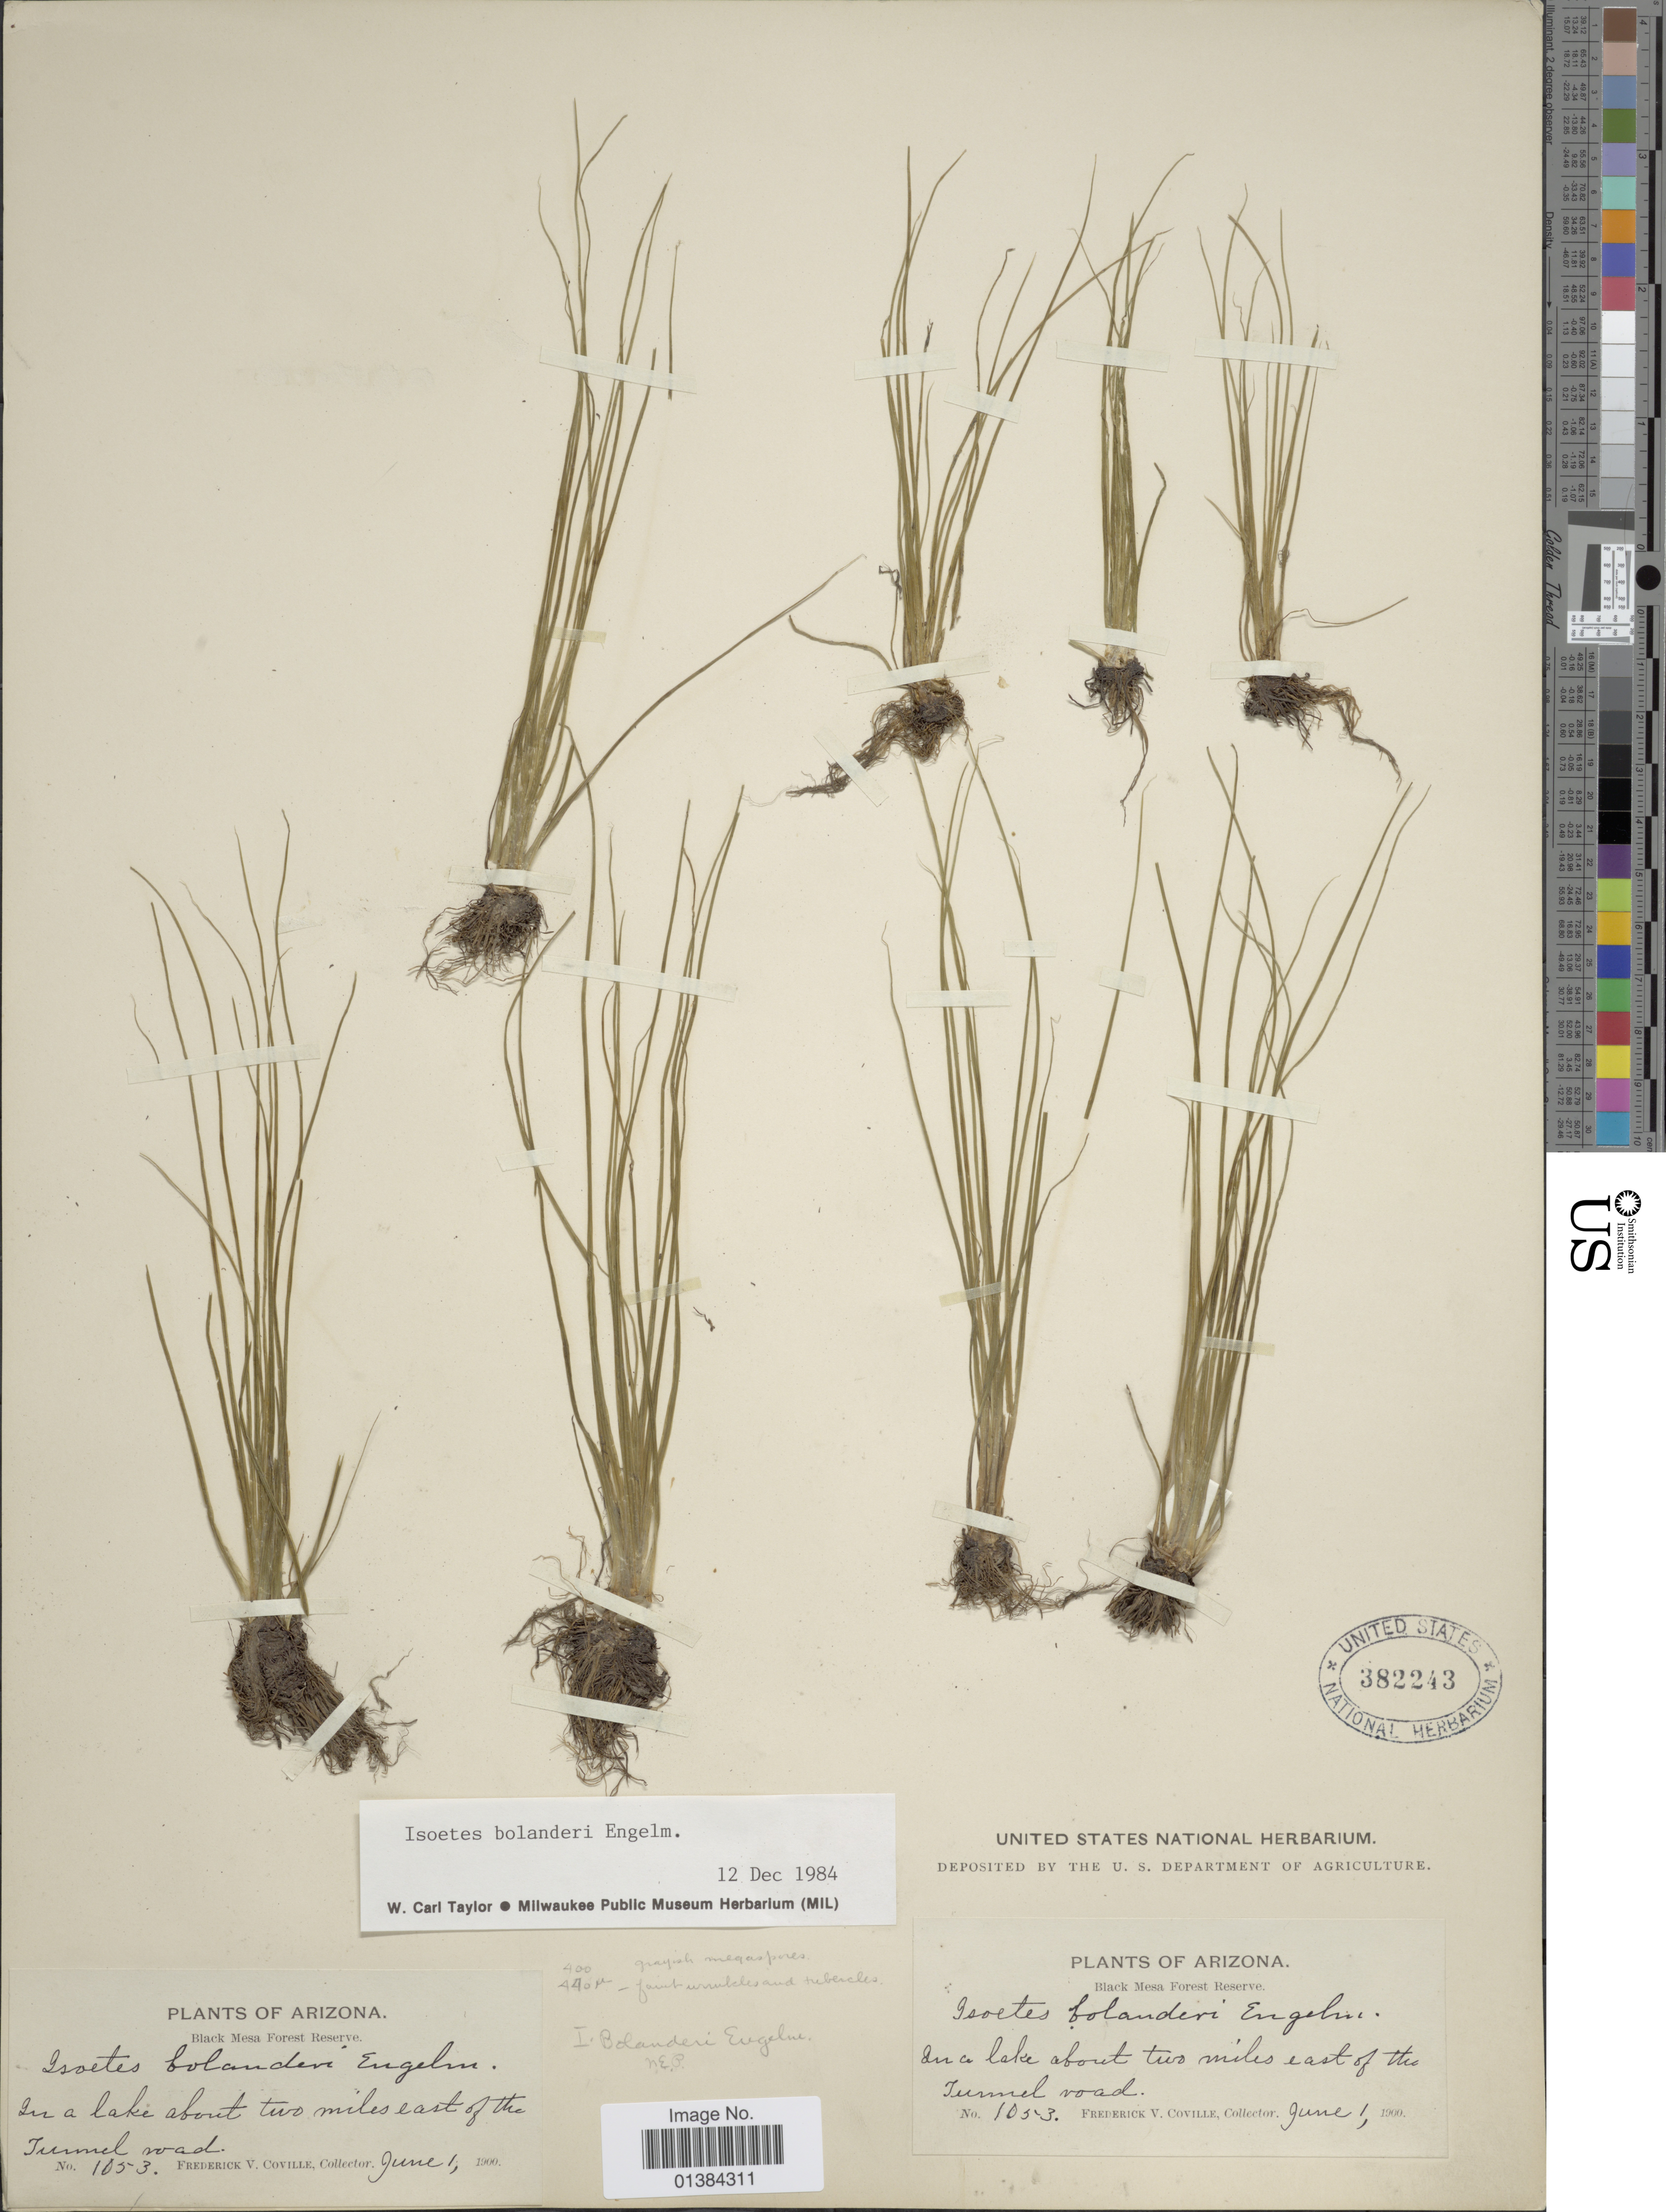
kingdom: Plantae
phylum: Tracheophyta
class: Lycopodiopsida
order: Isoetales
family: Isoetaceae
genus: Isoetes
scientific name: Isoetes bolanderi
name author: Engelm.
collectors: F. V. Coville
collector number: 1053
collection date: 1900-06-01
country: United States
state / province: Arizona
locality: Black Mesa Forest Reserve. In a lake about two miles east of the Tunnel road.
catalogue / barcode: US 382243